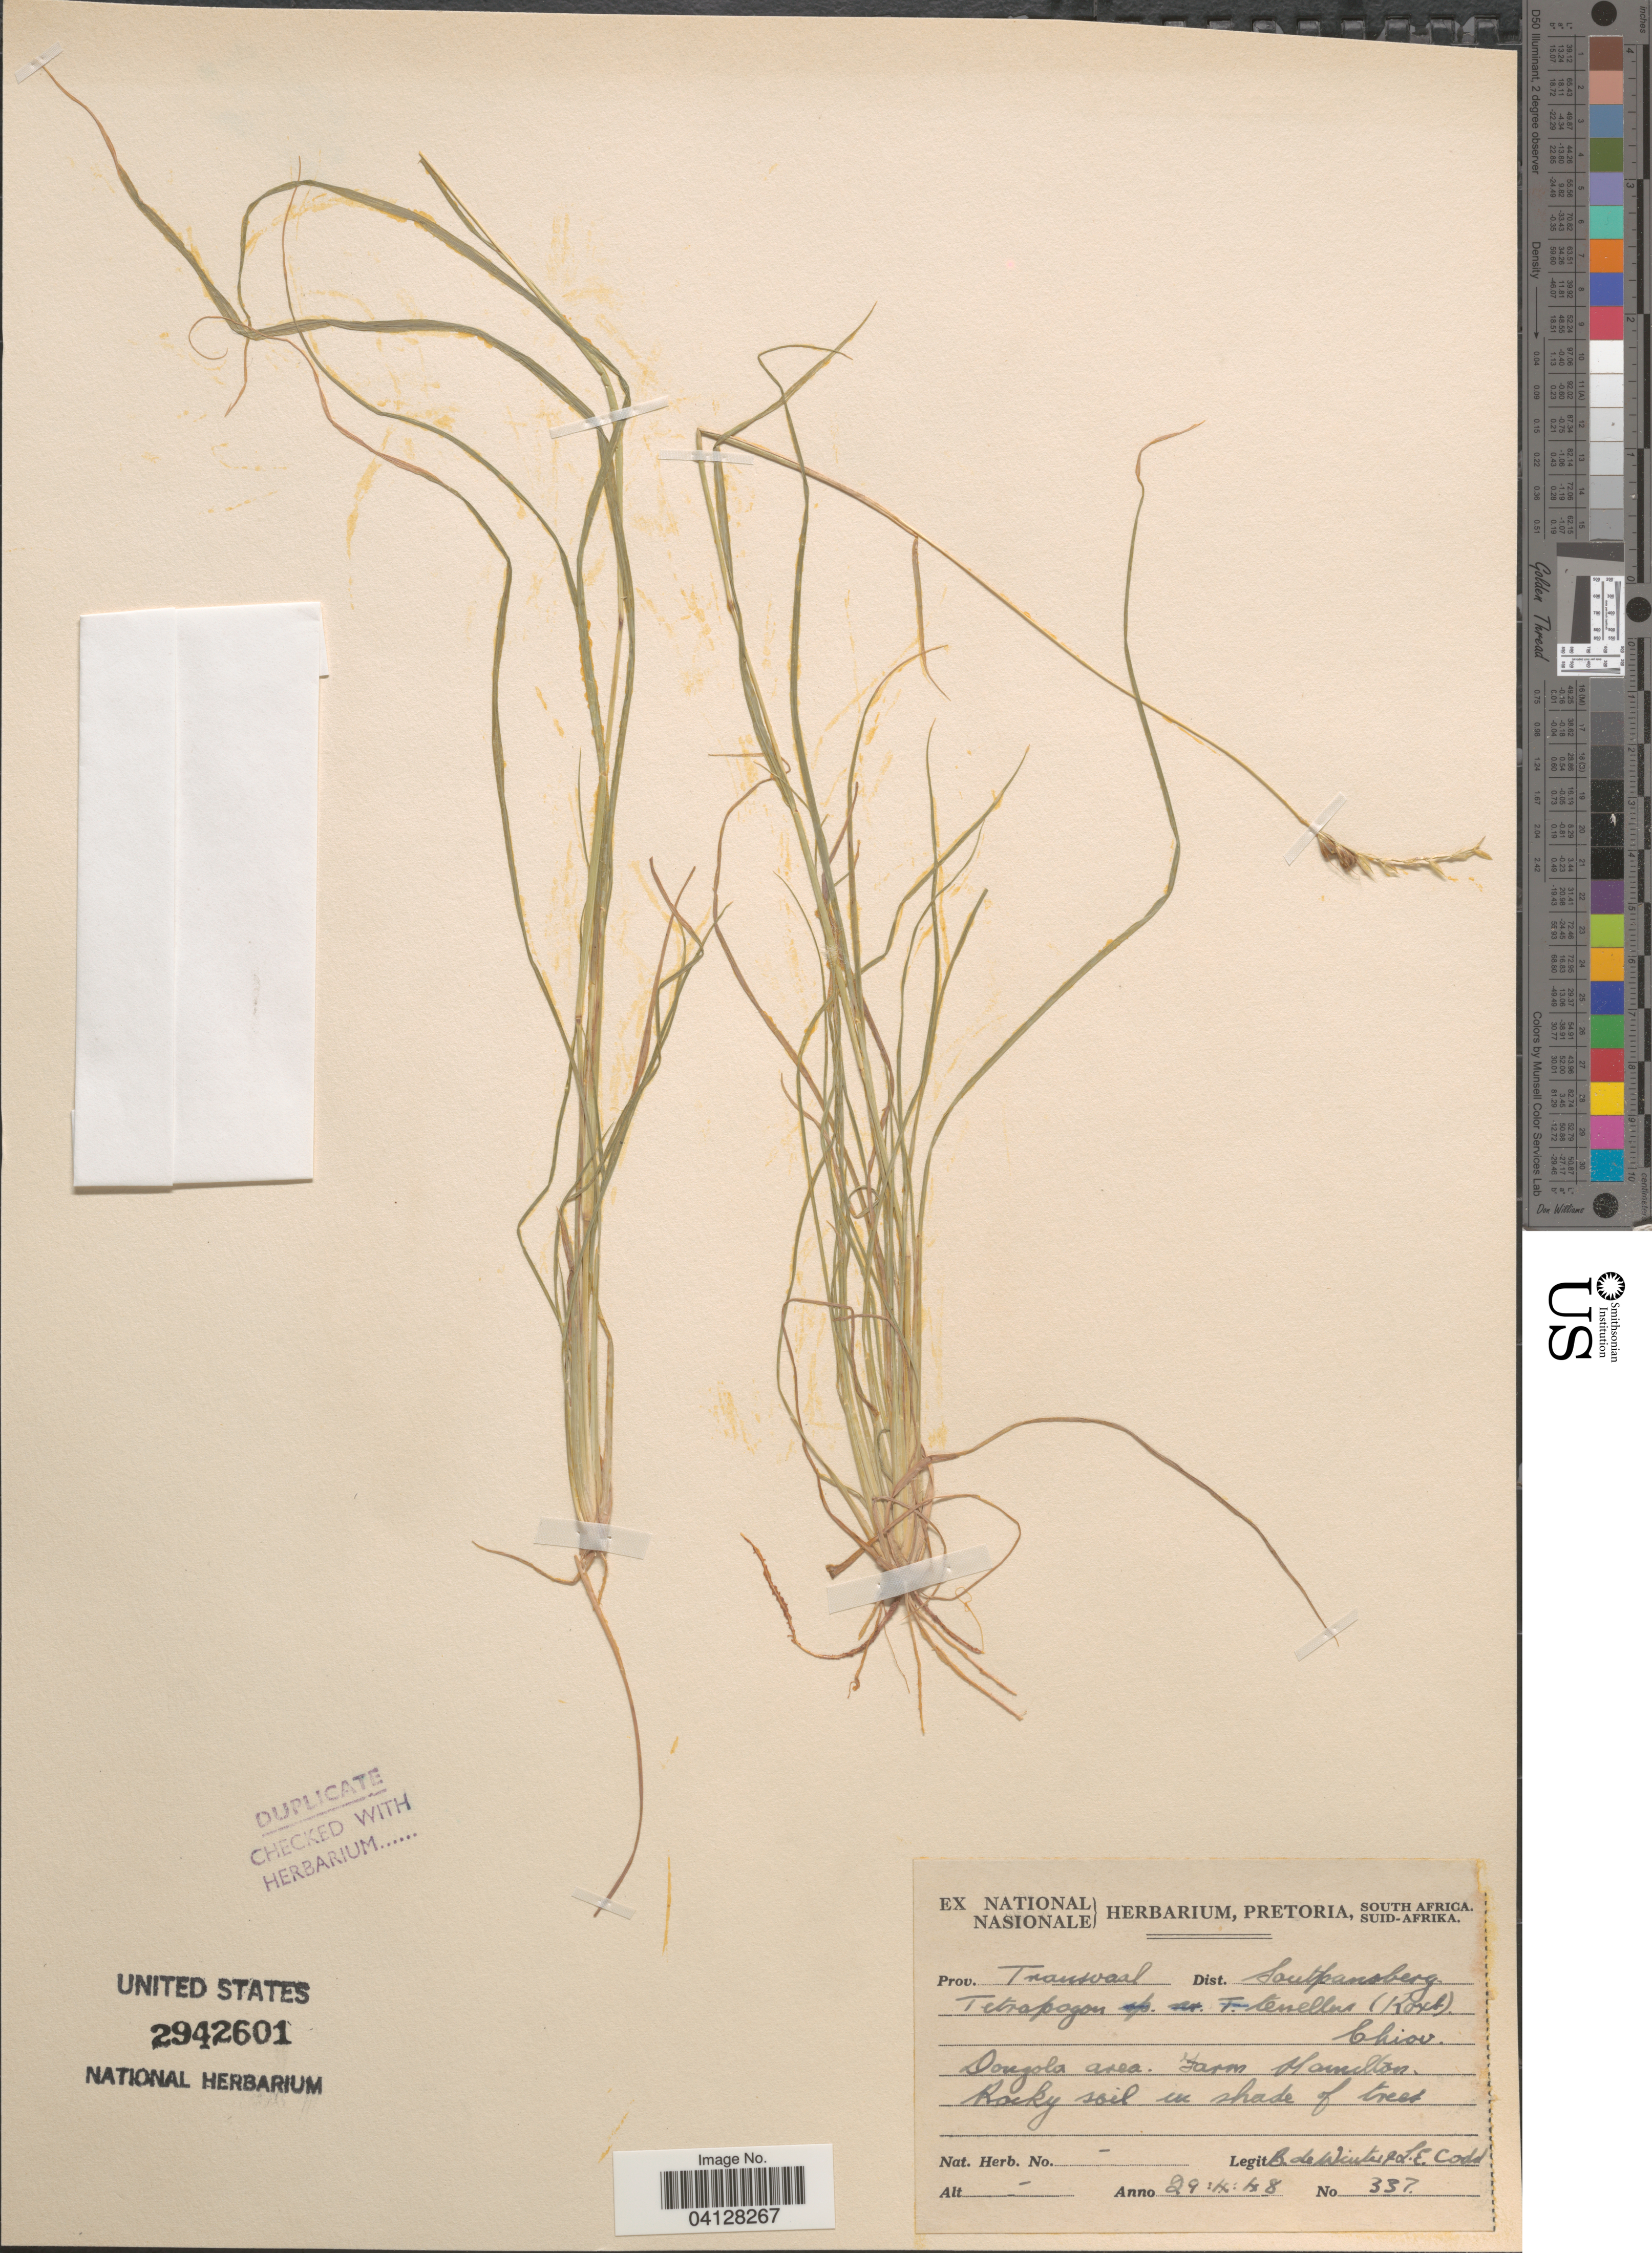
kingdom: Plantae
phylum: Tracheophyta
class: Liliopsida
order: Poales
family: Poaceae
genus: Tetrapogon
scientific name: Tetrapogon tenellus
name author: (J. Koenig ex Roxb.) Chiov.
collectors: B. de Winter & L. Codd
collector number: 337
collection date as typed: Transcribed d/m/y: 29/4/48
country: South Africa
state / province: Limpopo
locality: Prov. Transvaal Dist. Soutpansberg. Dongola area. Farm Hamilton.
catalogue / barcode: US 2942601